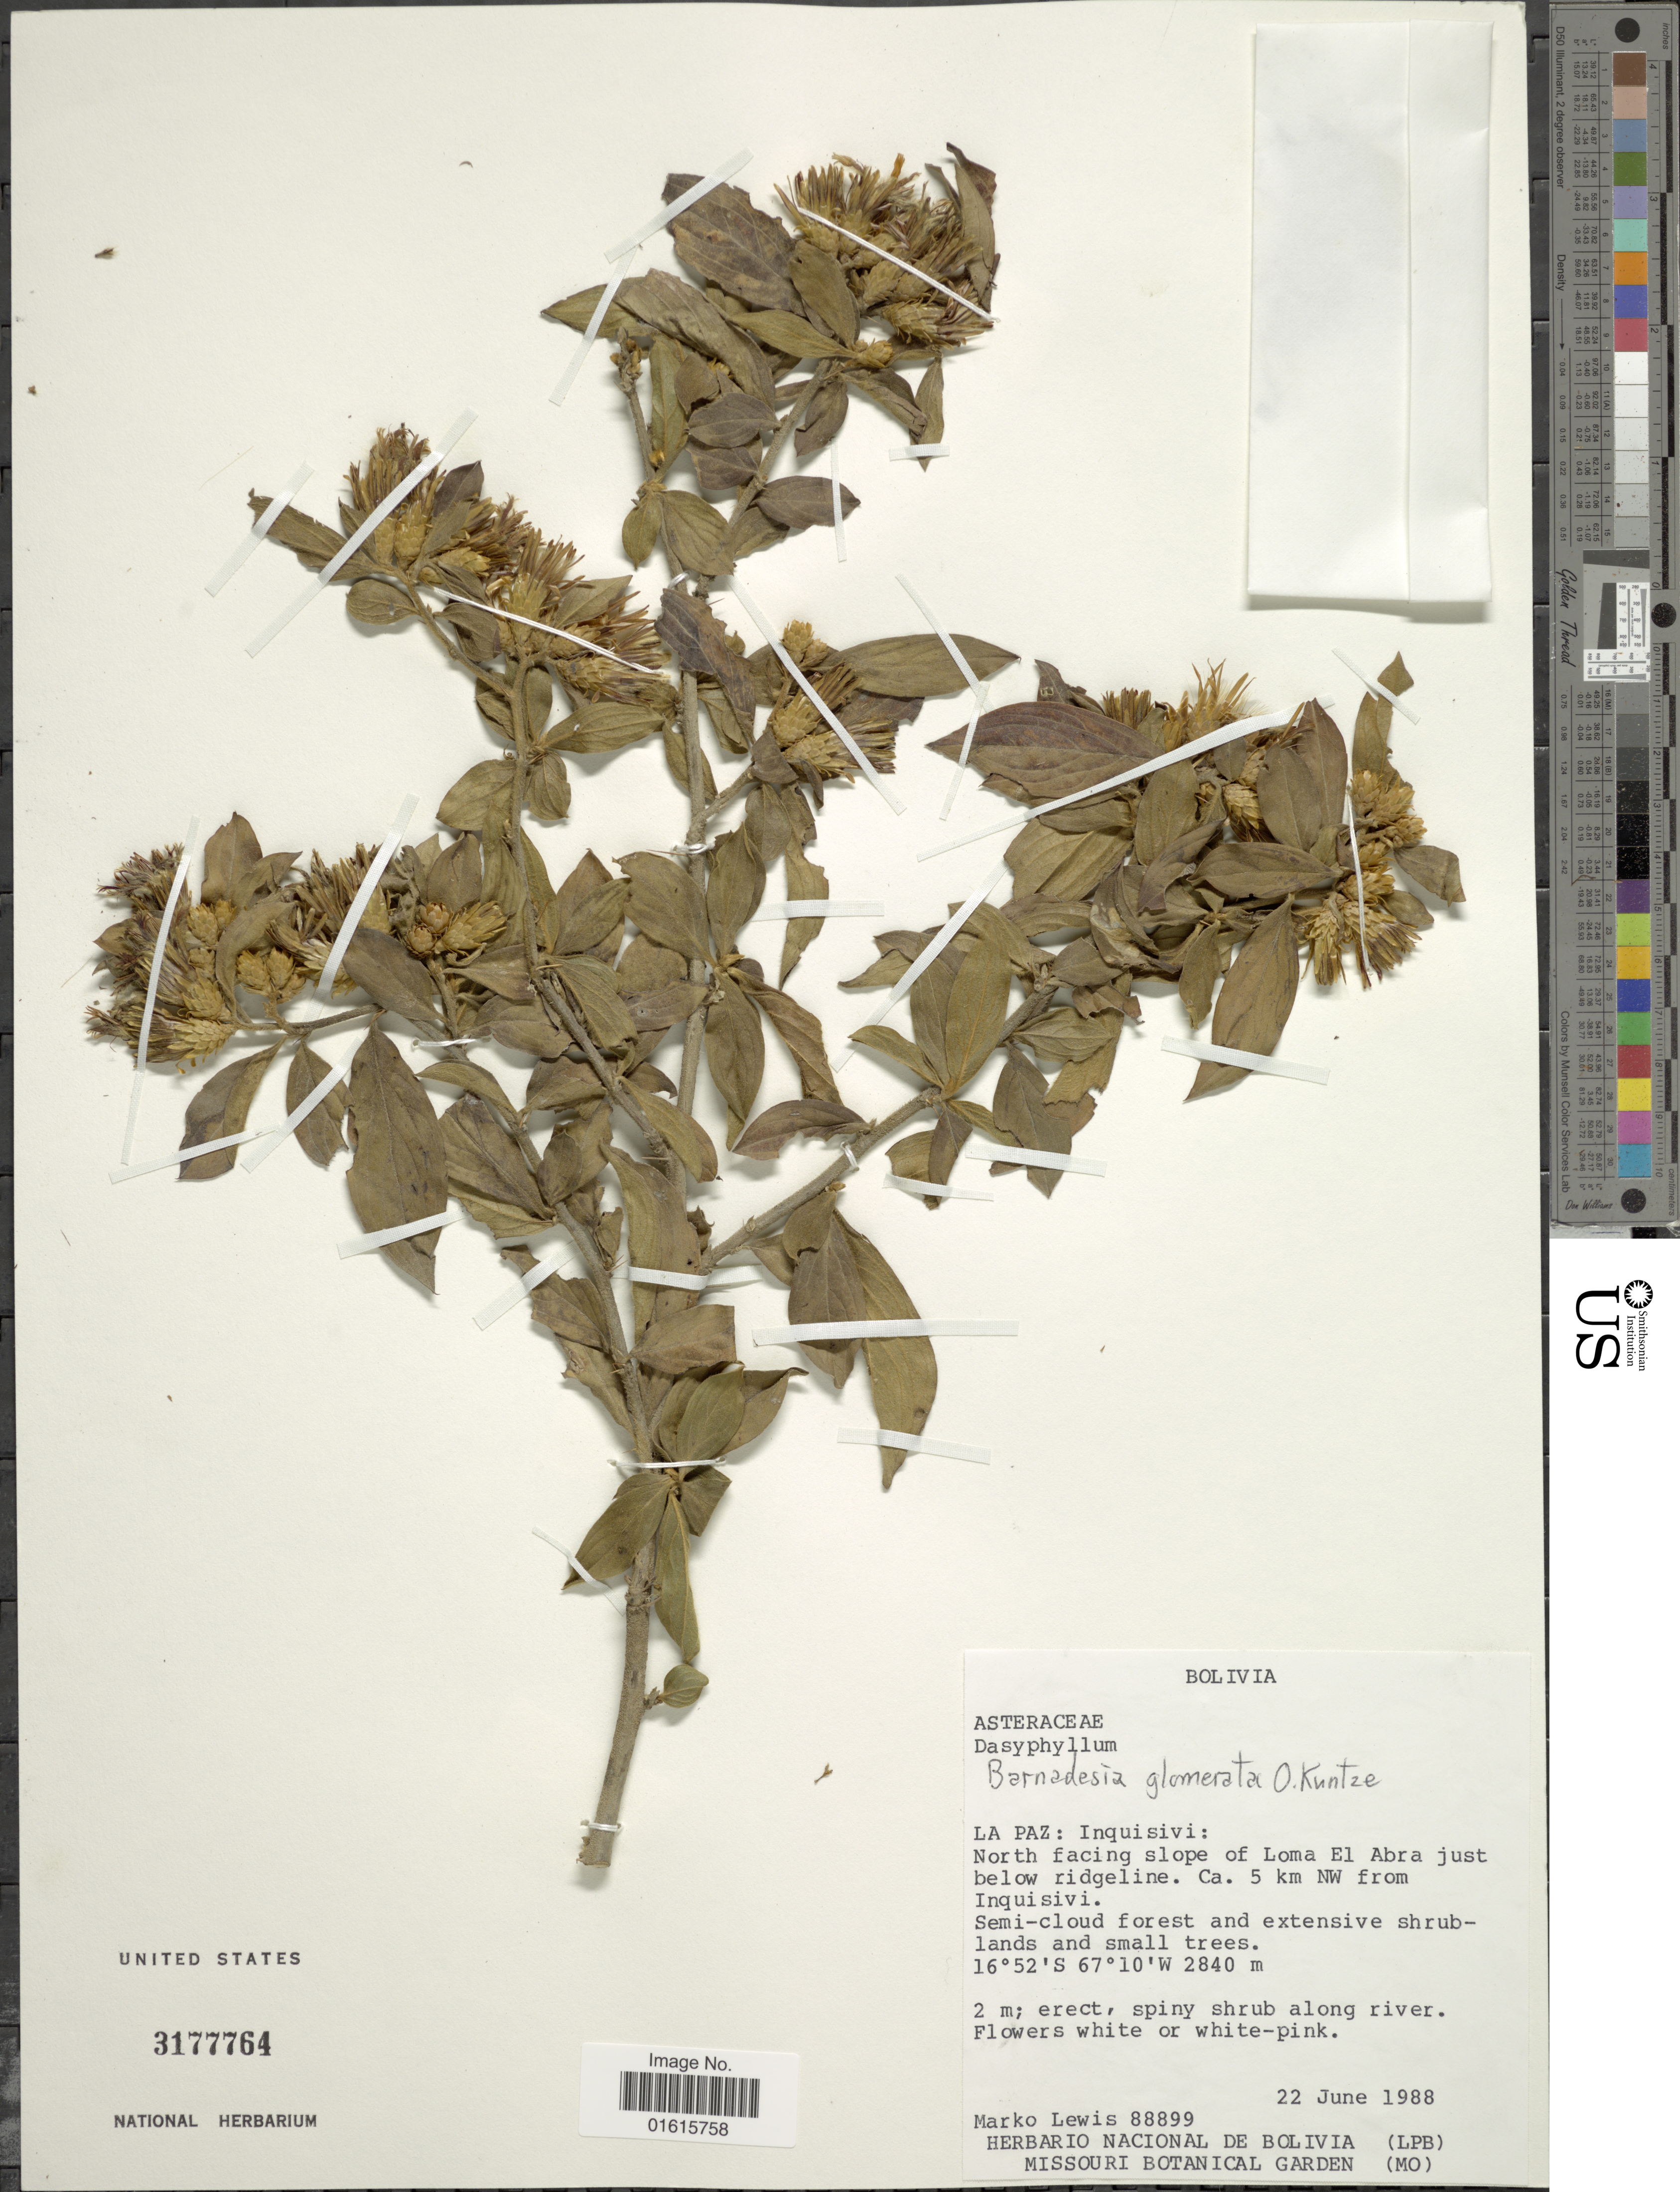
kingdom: Plantae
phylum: Tracheophyta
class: Magnoliopsida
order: Asterales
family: Asteraceae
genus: Barnadesia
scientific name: Barnadesia glomerata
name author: Kuntze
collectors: M. A. Lewis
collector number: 88899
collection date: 1988-06-22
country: Bolivia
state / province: La Paz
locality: Inquisivi: North facing slope of Loma El Abra just below ridgeline. Ca. 5 km NW from Inquisivi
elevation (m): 2840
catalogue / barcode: US 3177764